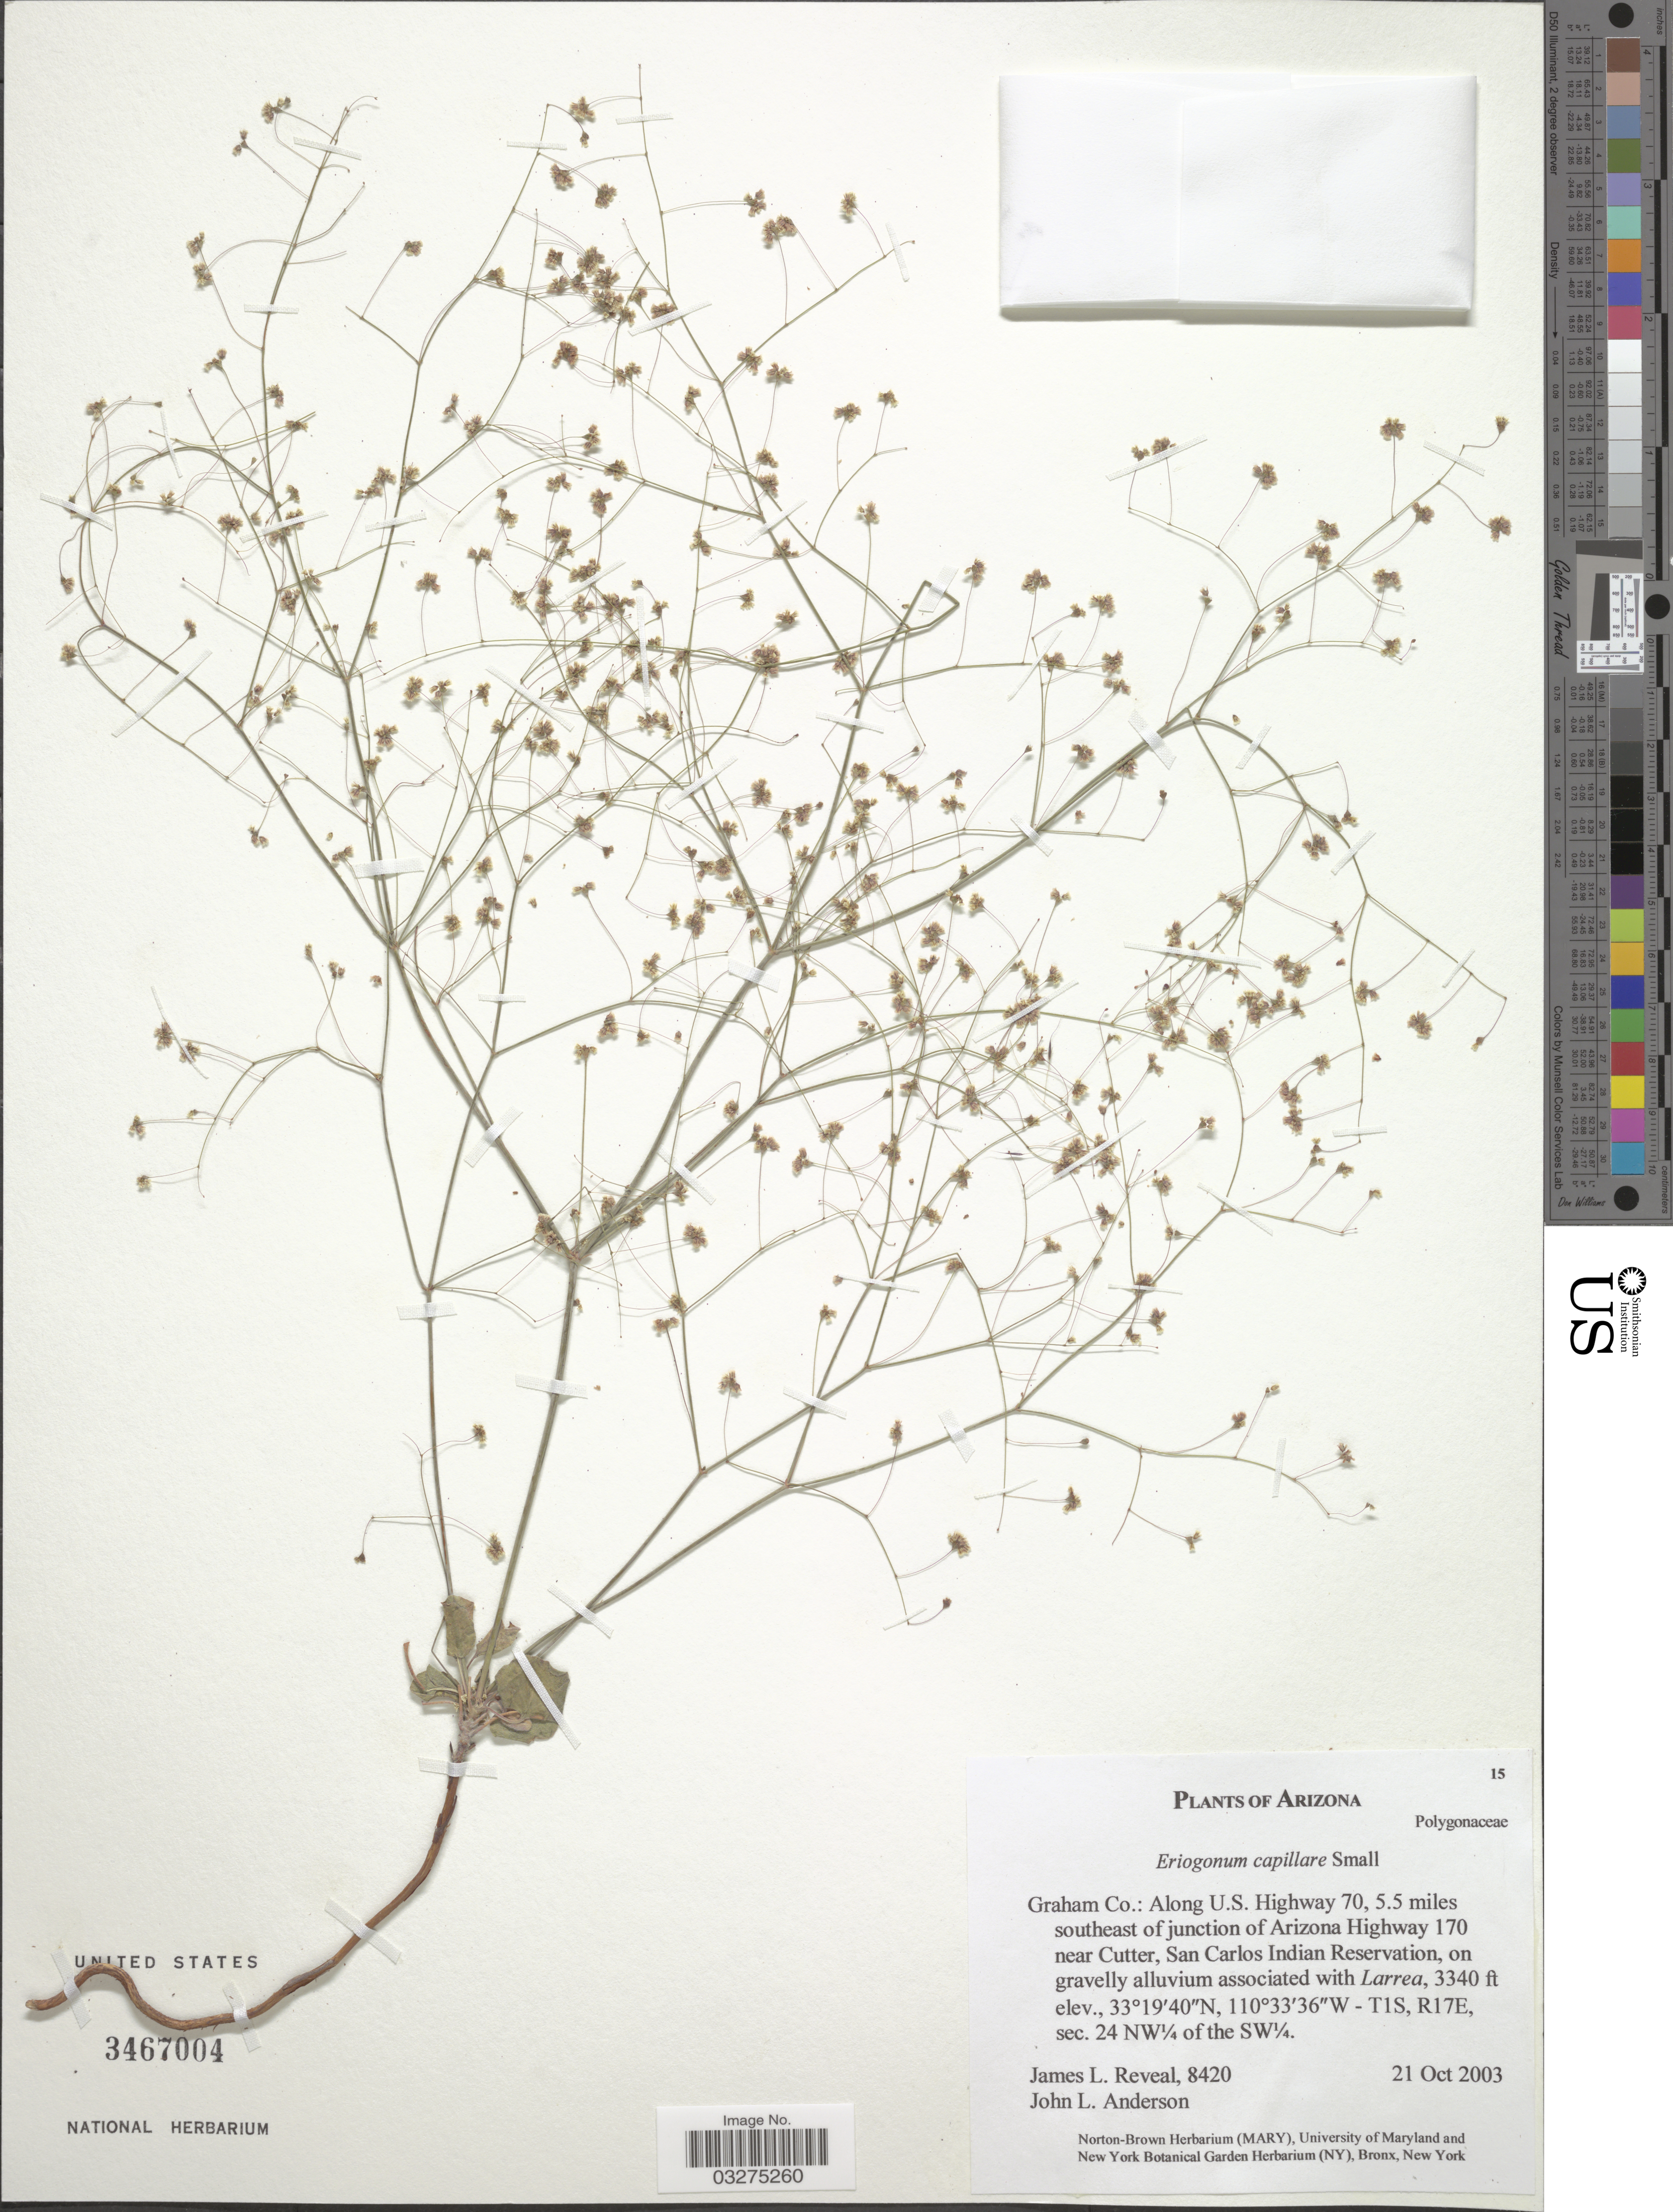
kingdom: Plantae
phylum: Tracheophyta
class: Magnoliopsida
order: Caryophyllales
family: Polygonaceae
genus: Eriogonum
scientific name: Eriogonum capillare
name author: Small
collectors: J. L. Reveal & J. Anderson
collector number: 8420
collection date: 2003-10-21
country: United States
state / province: Arizona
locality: Graham Co.: Along U.S. Highway 70, 5.5 miles southeast of junction of Arizona Highway 170 near Cutter, San Carlos Indian Reservation. T1S, R17E, sec. 24 NW¼ of the SW¼.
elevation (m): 1018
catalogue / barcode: US 3467004